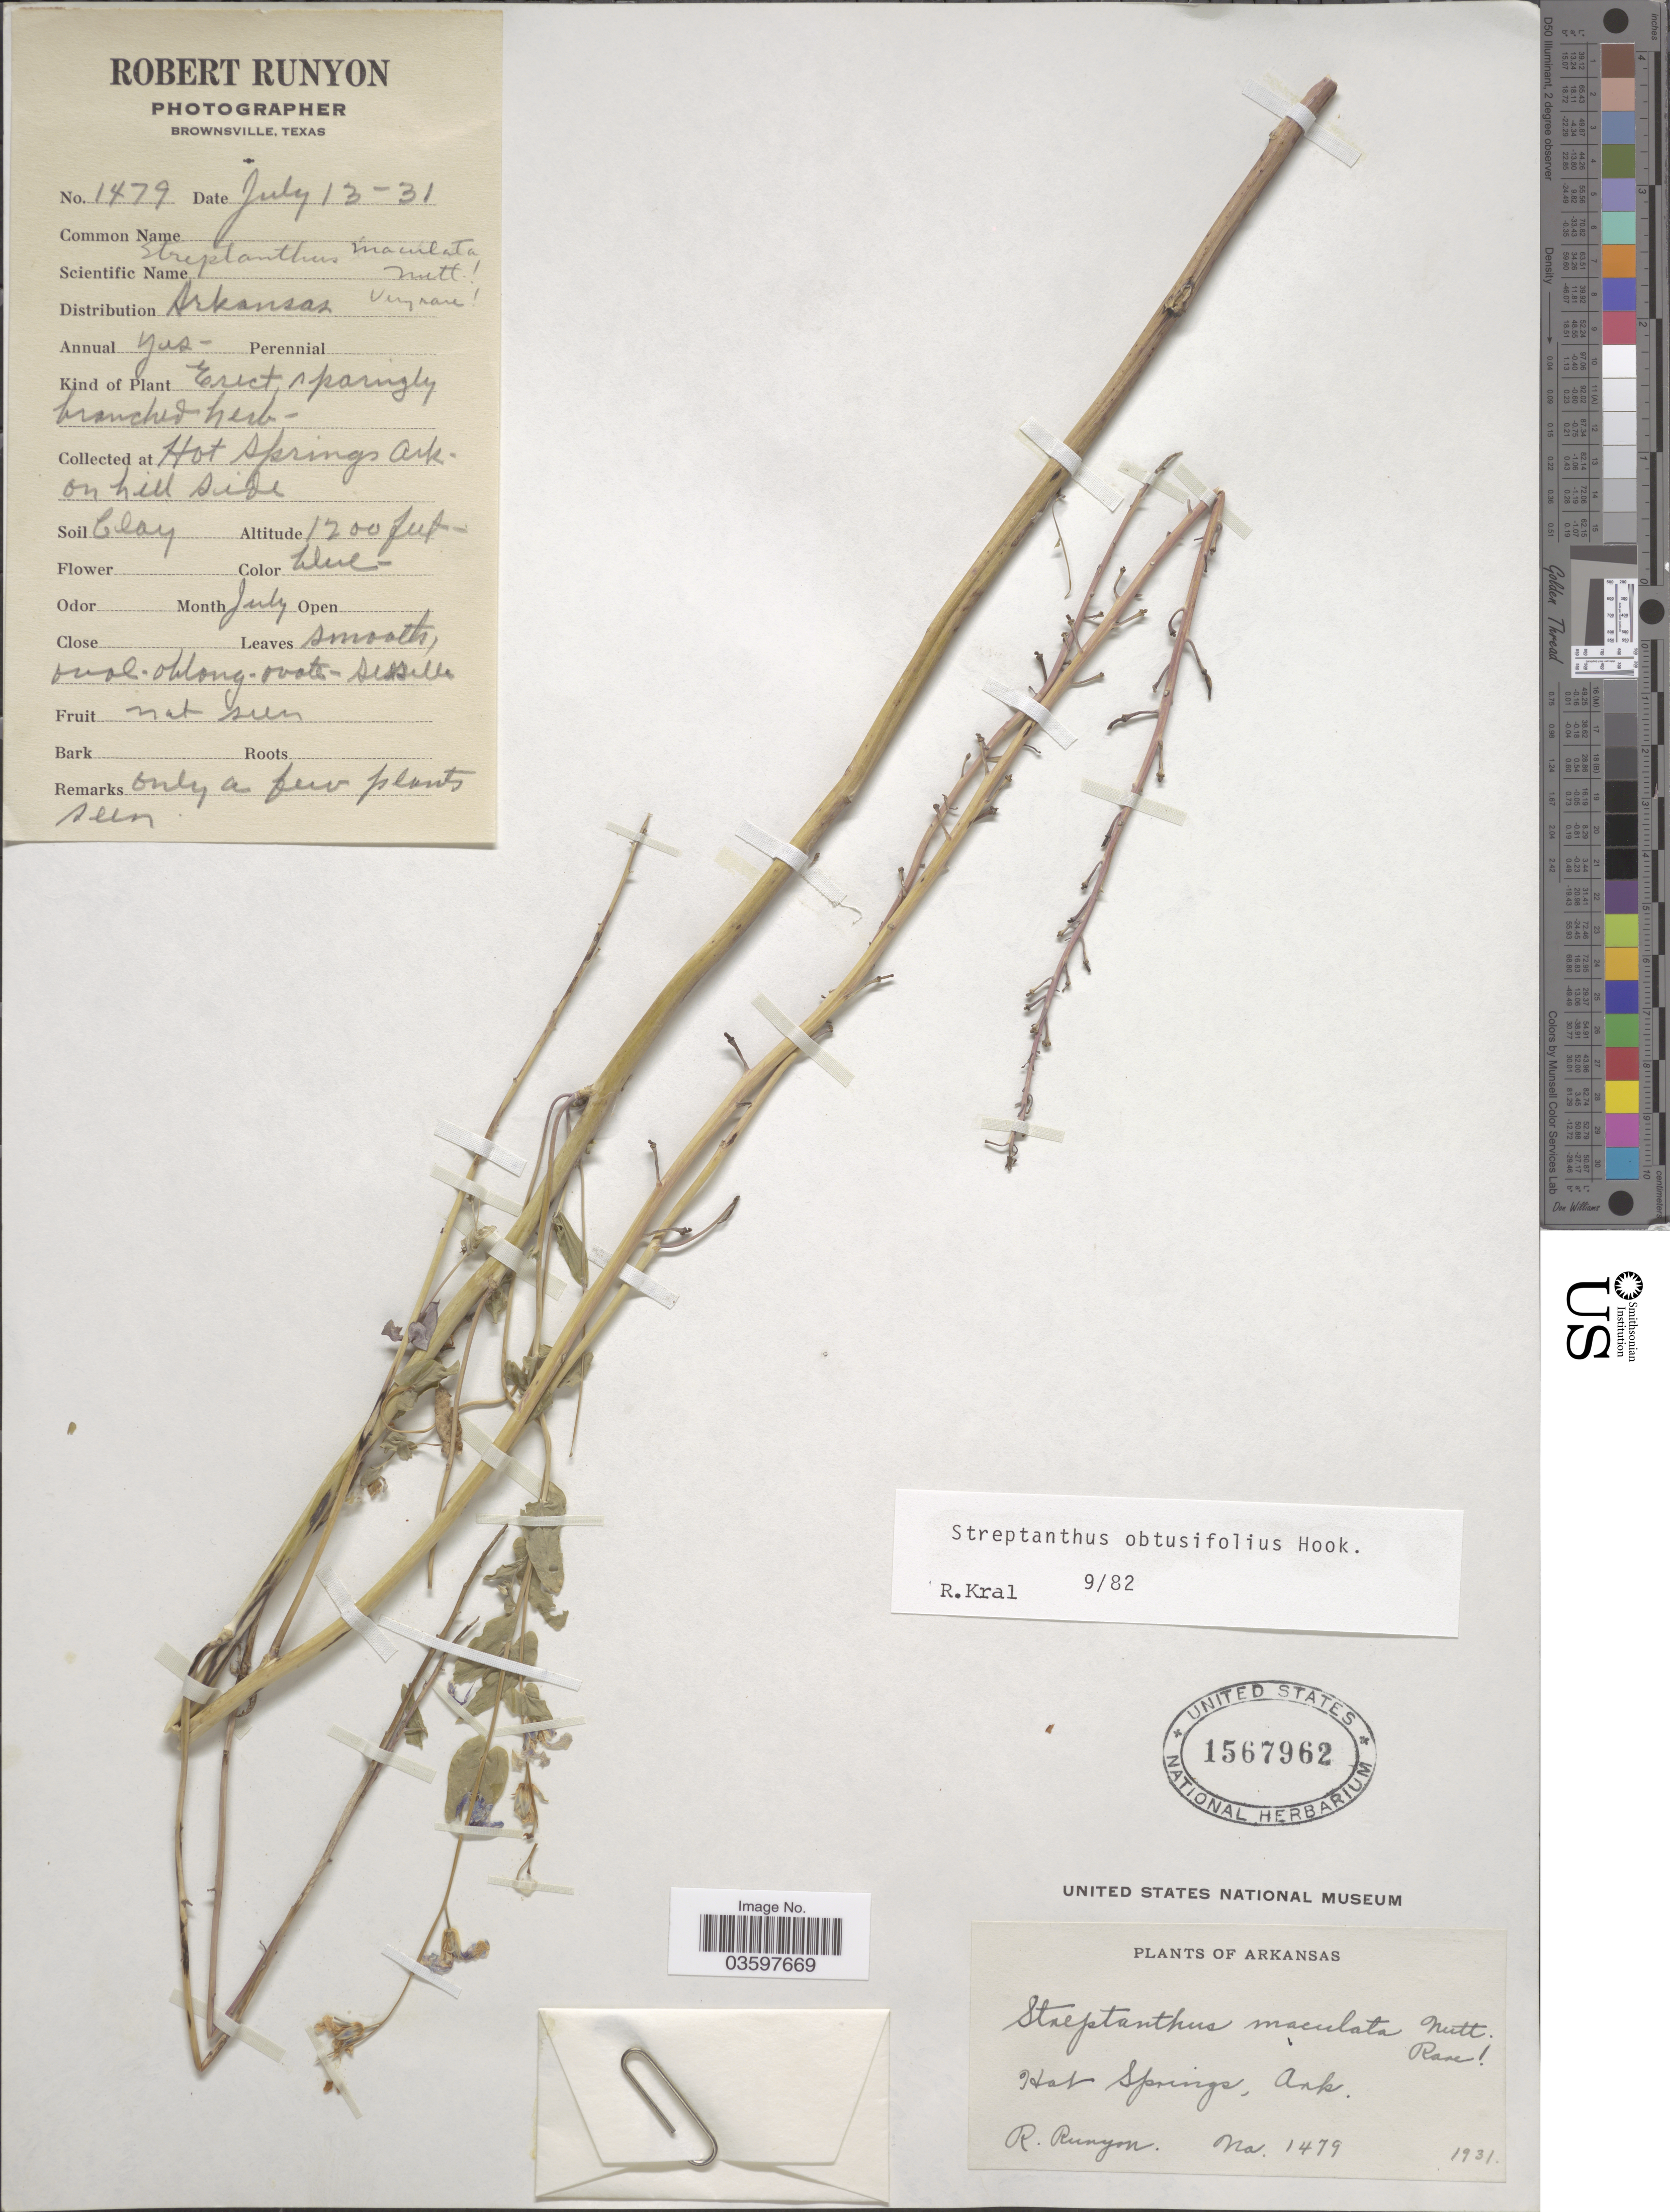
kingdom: Plantae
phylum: Tracheophyta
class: Magnoliopsida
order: Brassicales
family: Brassicaceae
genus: Streptanthus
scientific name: Streptanthus obtusifolius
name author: Hook.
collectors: R. Runyon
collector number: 1479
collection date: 1931-07-13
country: United States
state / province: Arkansas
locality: Hot Springs, Ark, on hill side.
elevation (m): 366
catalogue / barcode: US 1567962